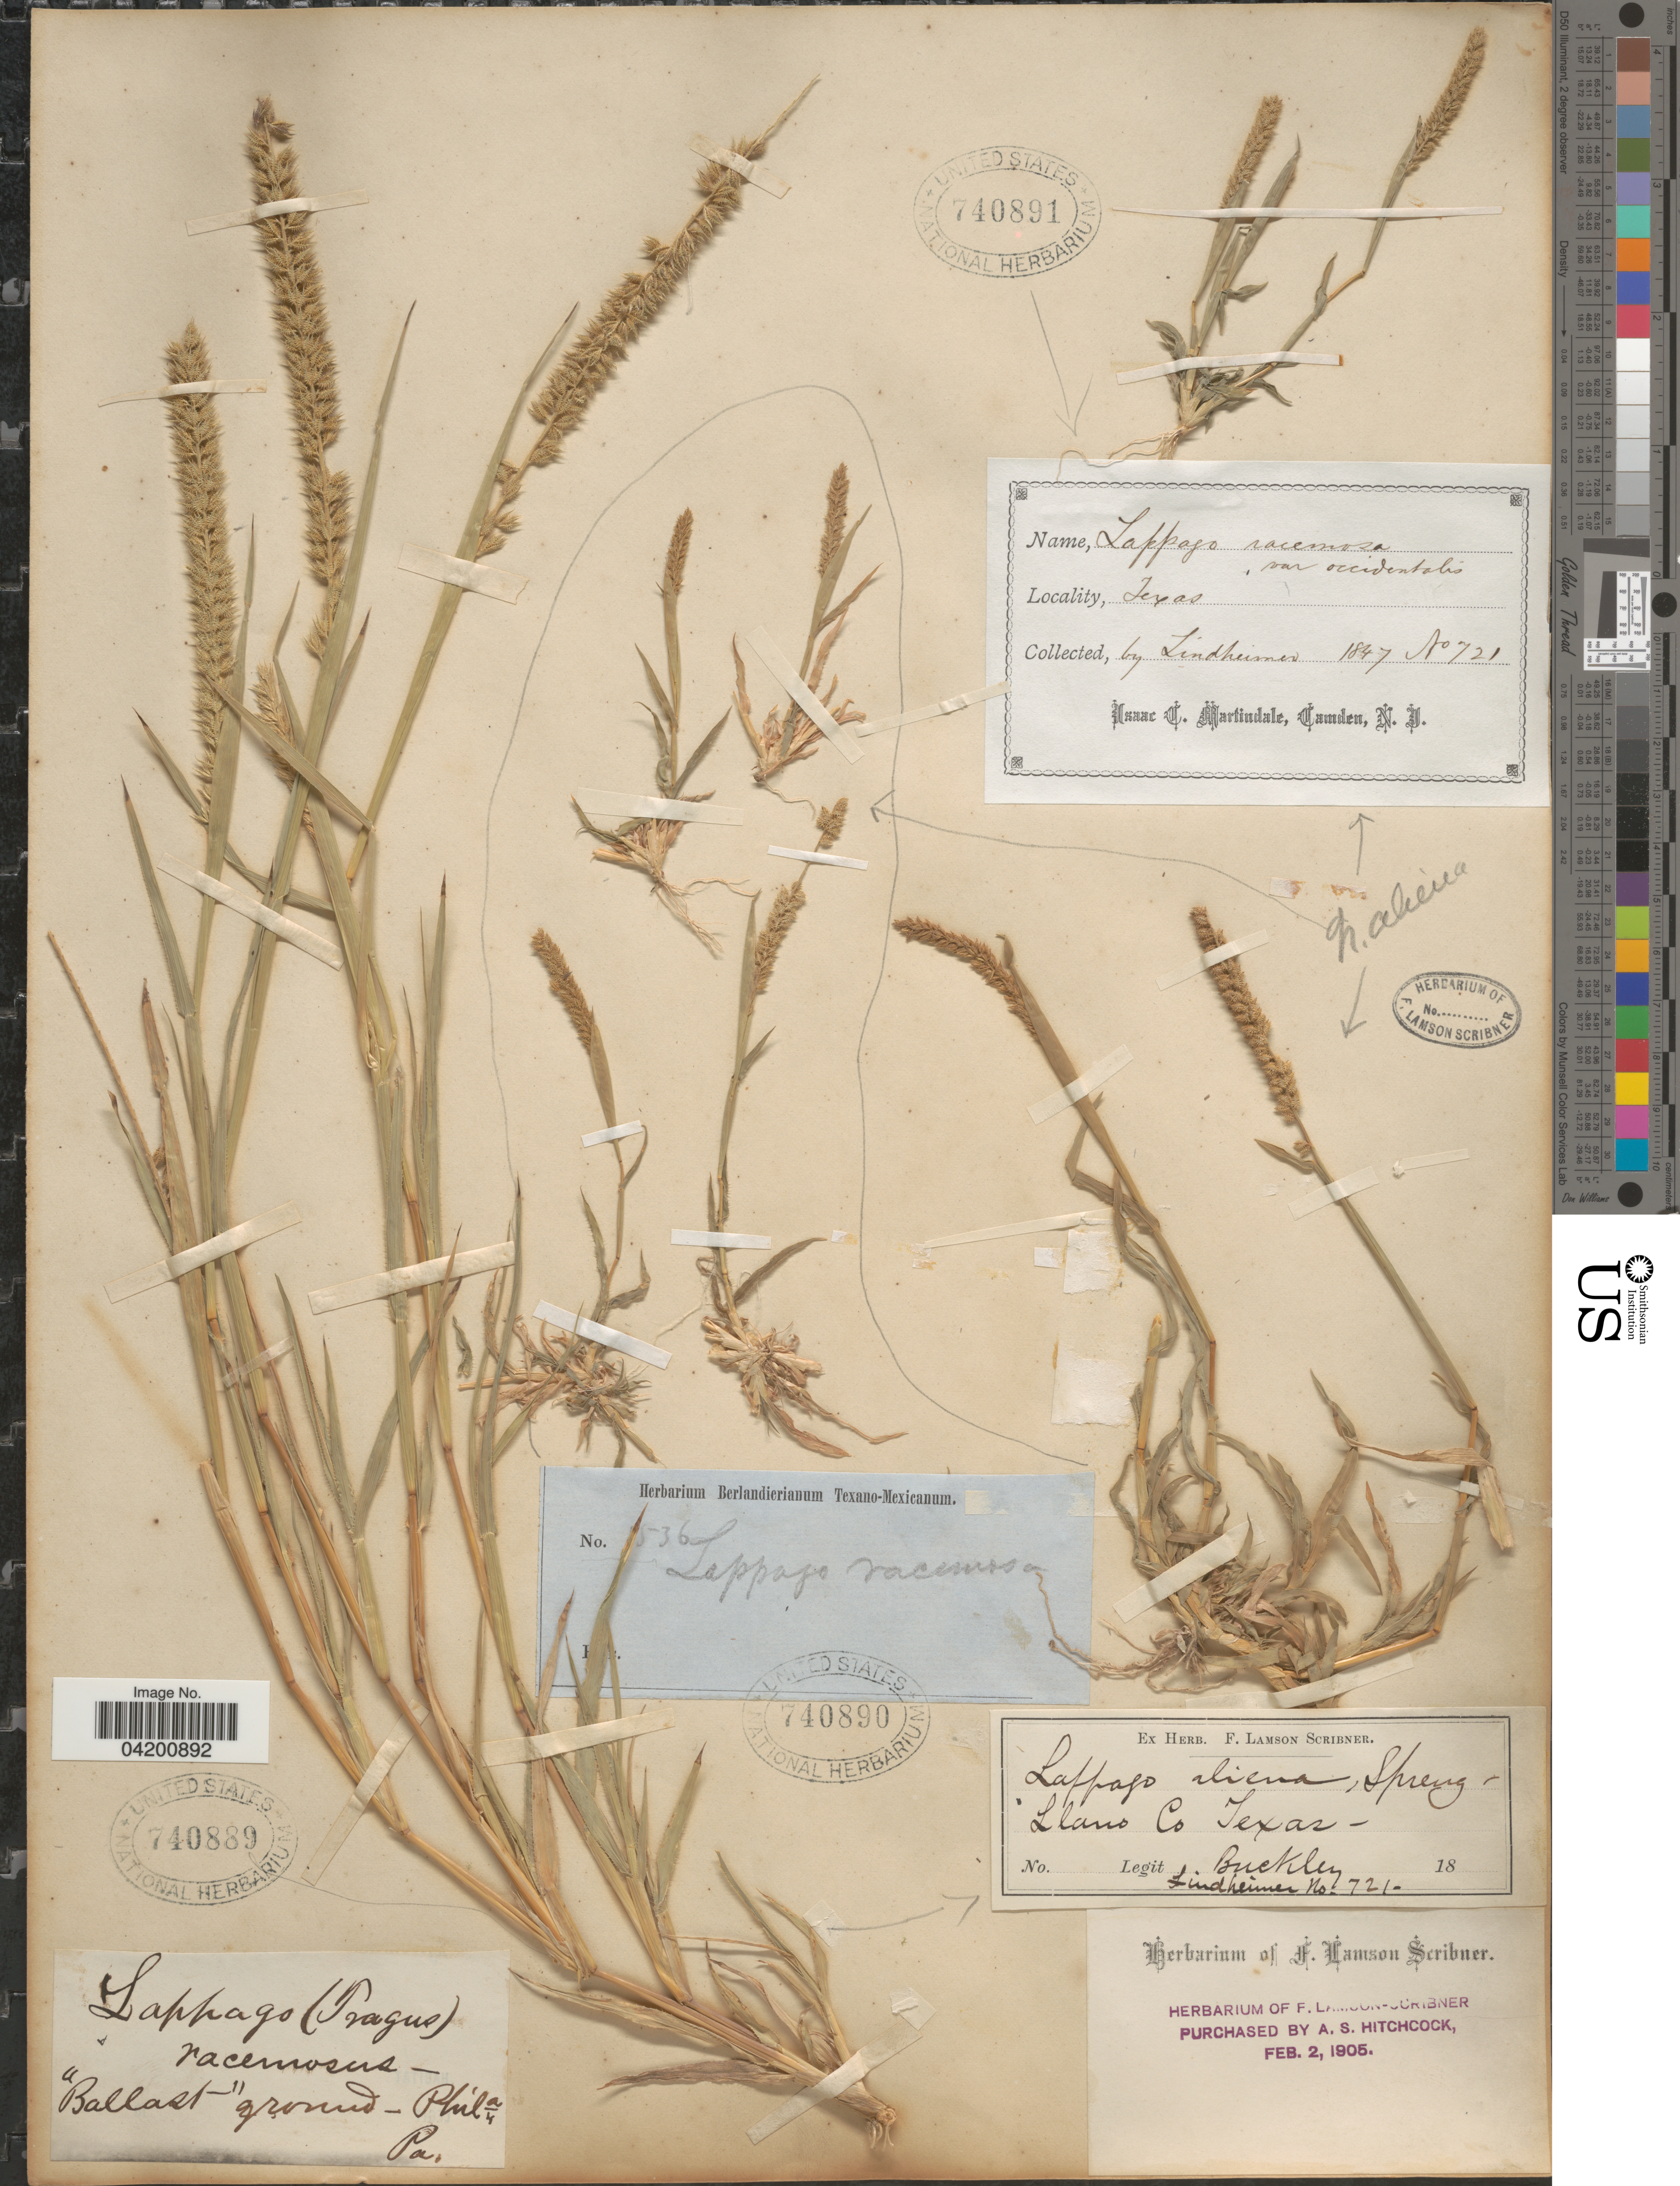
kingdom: Plantae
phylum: Tracheophyta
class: Liliopsida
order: Poales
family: Poaceae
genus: Tragus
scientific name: Tragus berteronianus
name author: Schult.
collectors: -. Lindheimer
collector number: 721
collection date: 1847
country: United States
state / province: Texas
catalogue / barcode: US 740891